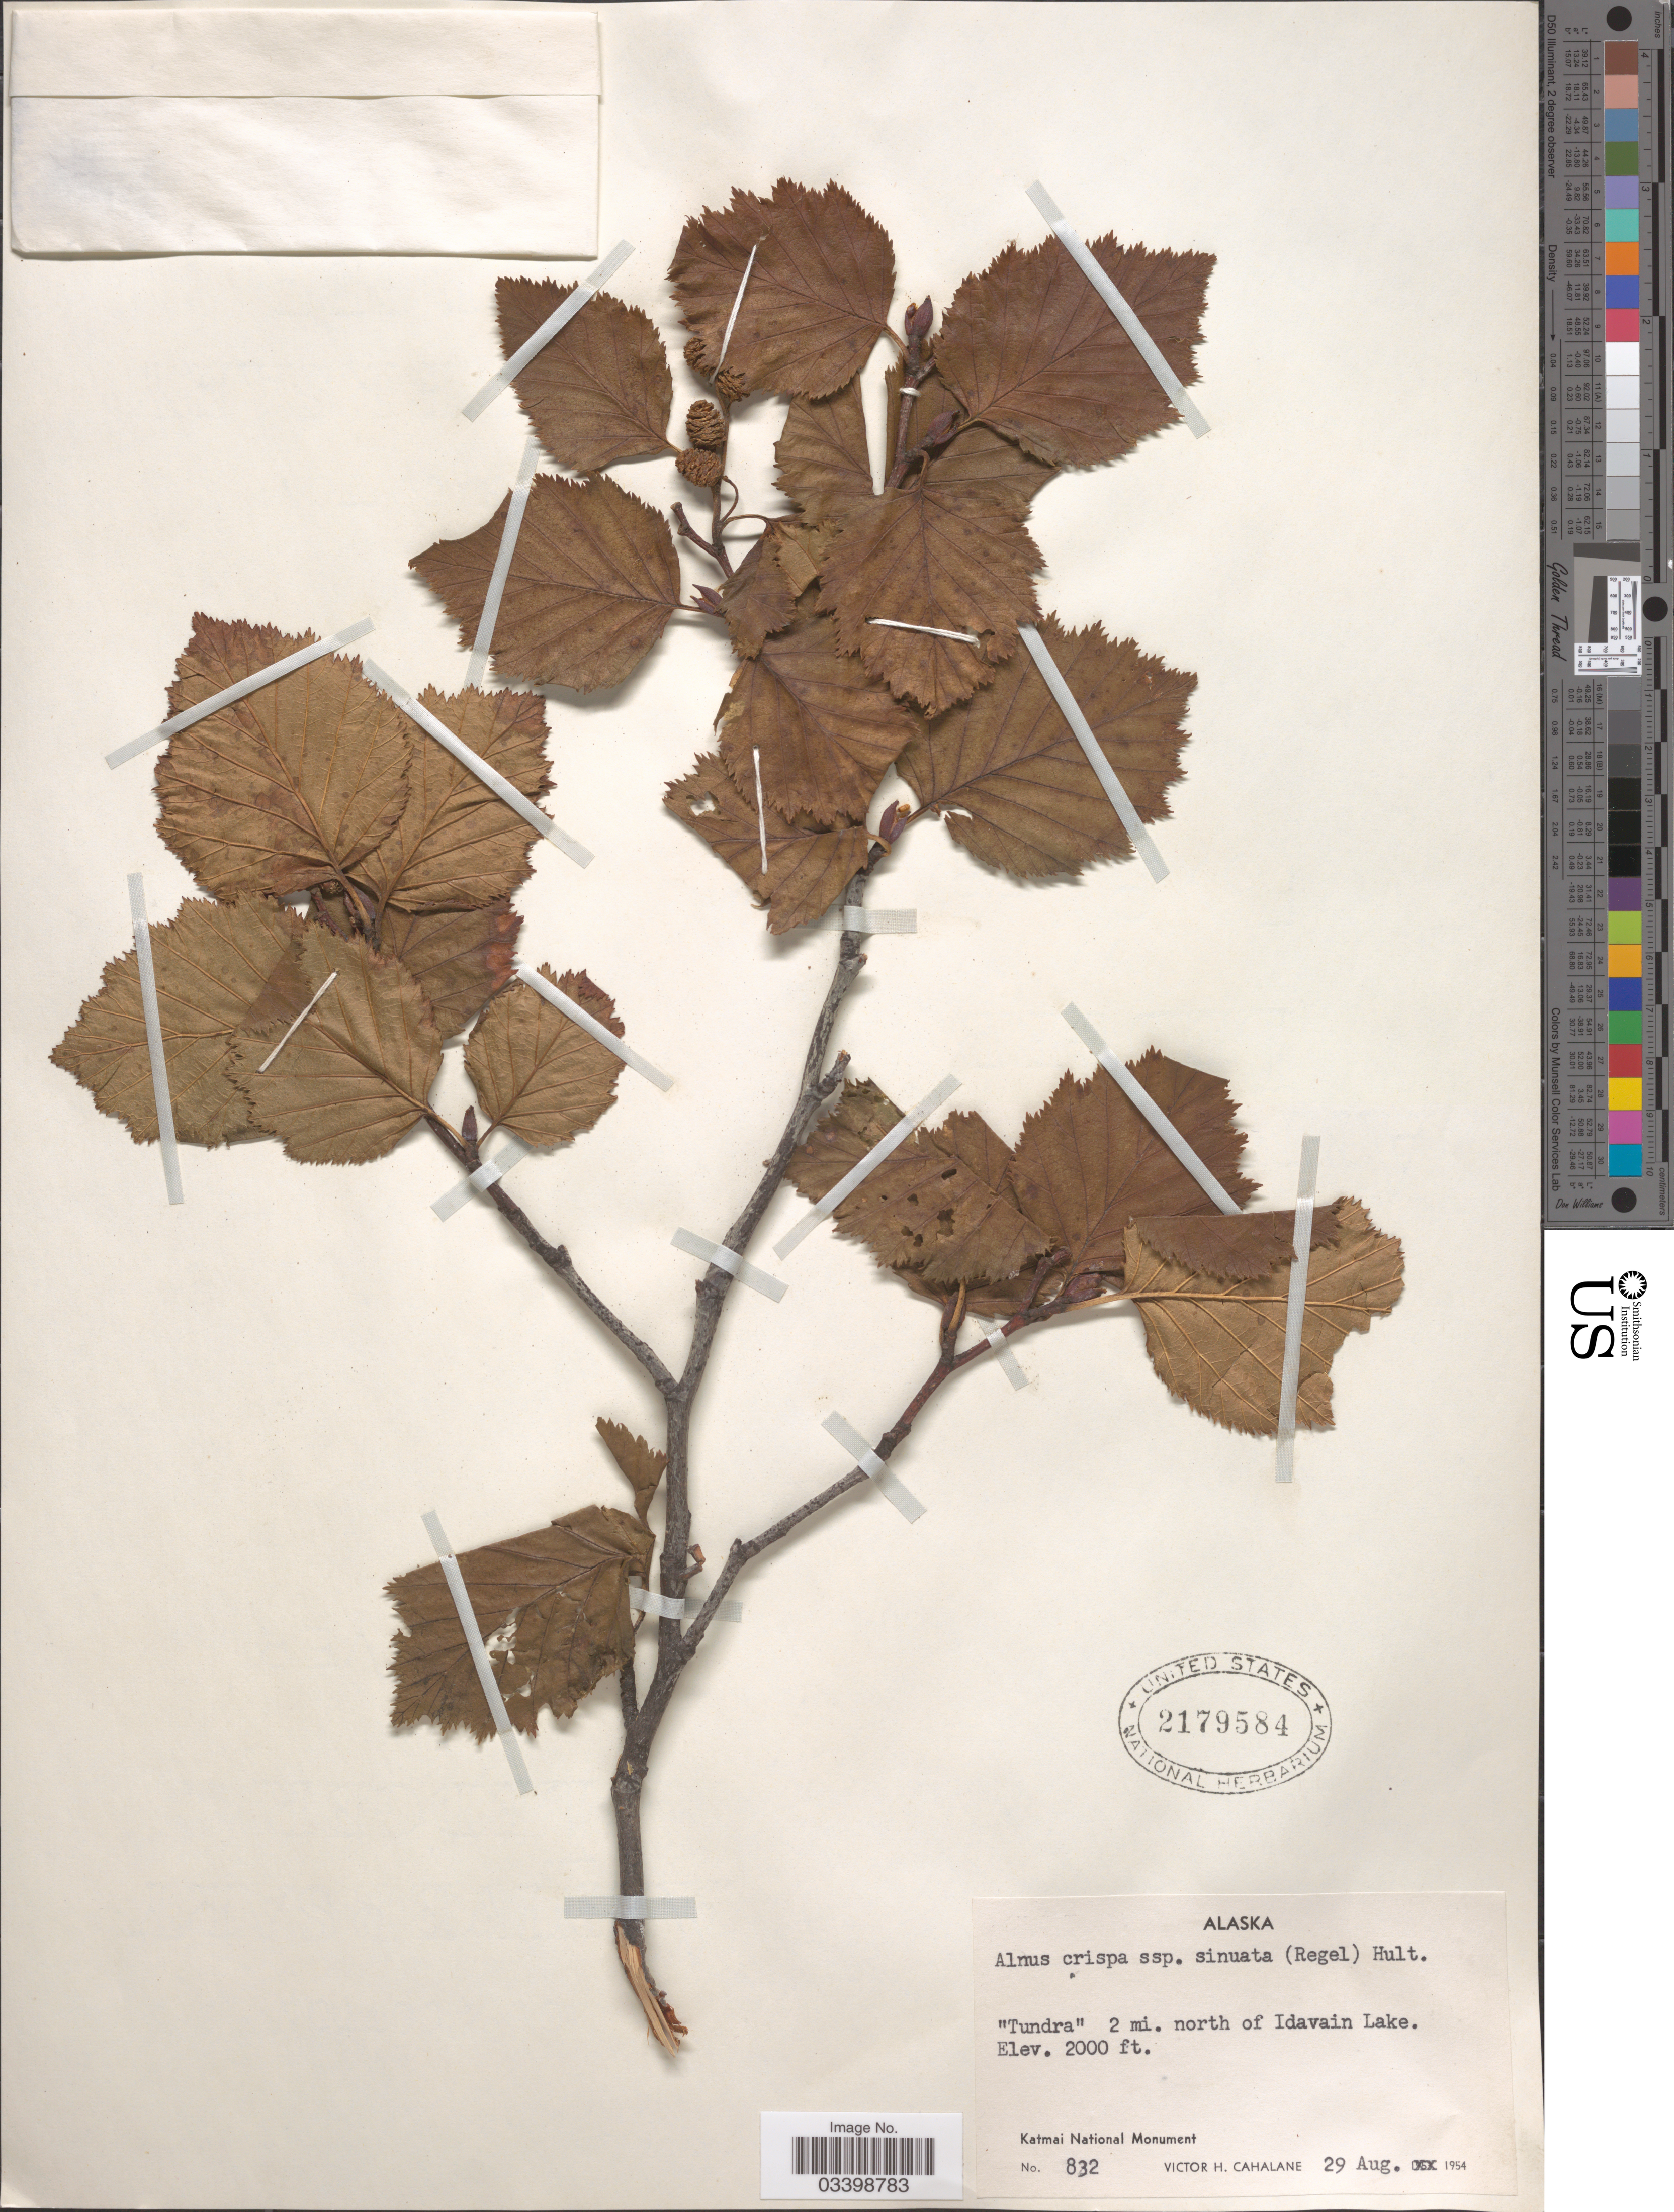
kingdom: Plantae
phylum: Tracheophyta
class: Magnoliopsida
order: Fagales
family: Betulaceae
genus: Alnus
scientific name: Alnus viridis subsp. sinuata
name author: Regel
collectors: V. Cahalane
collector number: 832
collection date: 1954-08-29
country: United States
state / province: Alaska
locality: Tundra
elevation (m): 610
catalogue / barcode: US 2179584